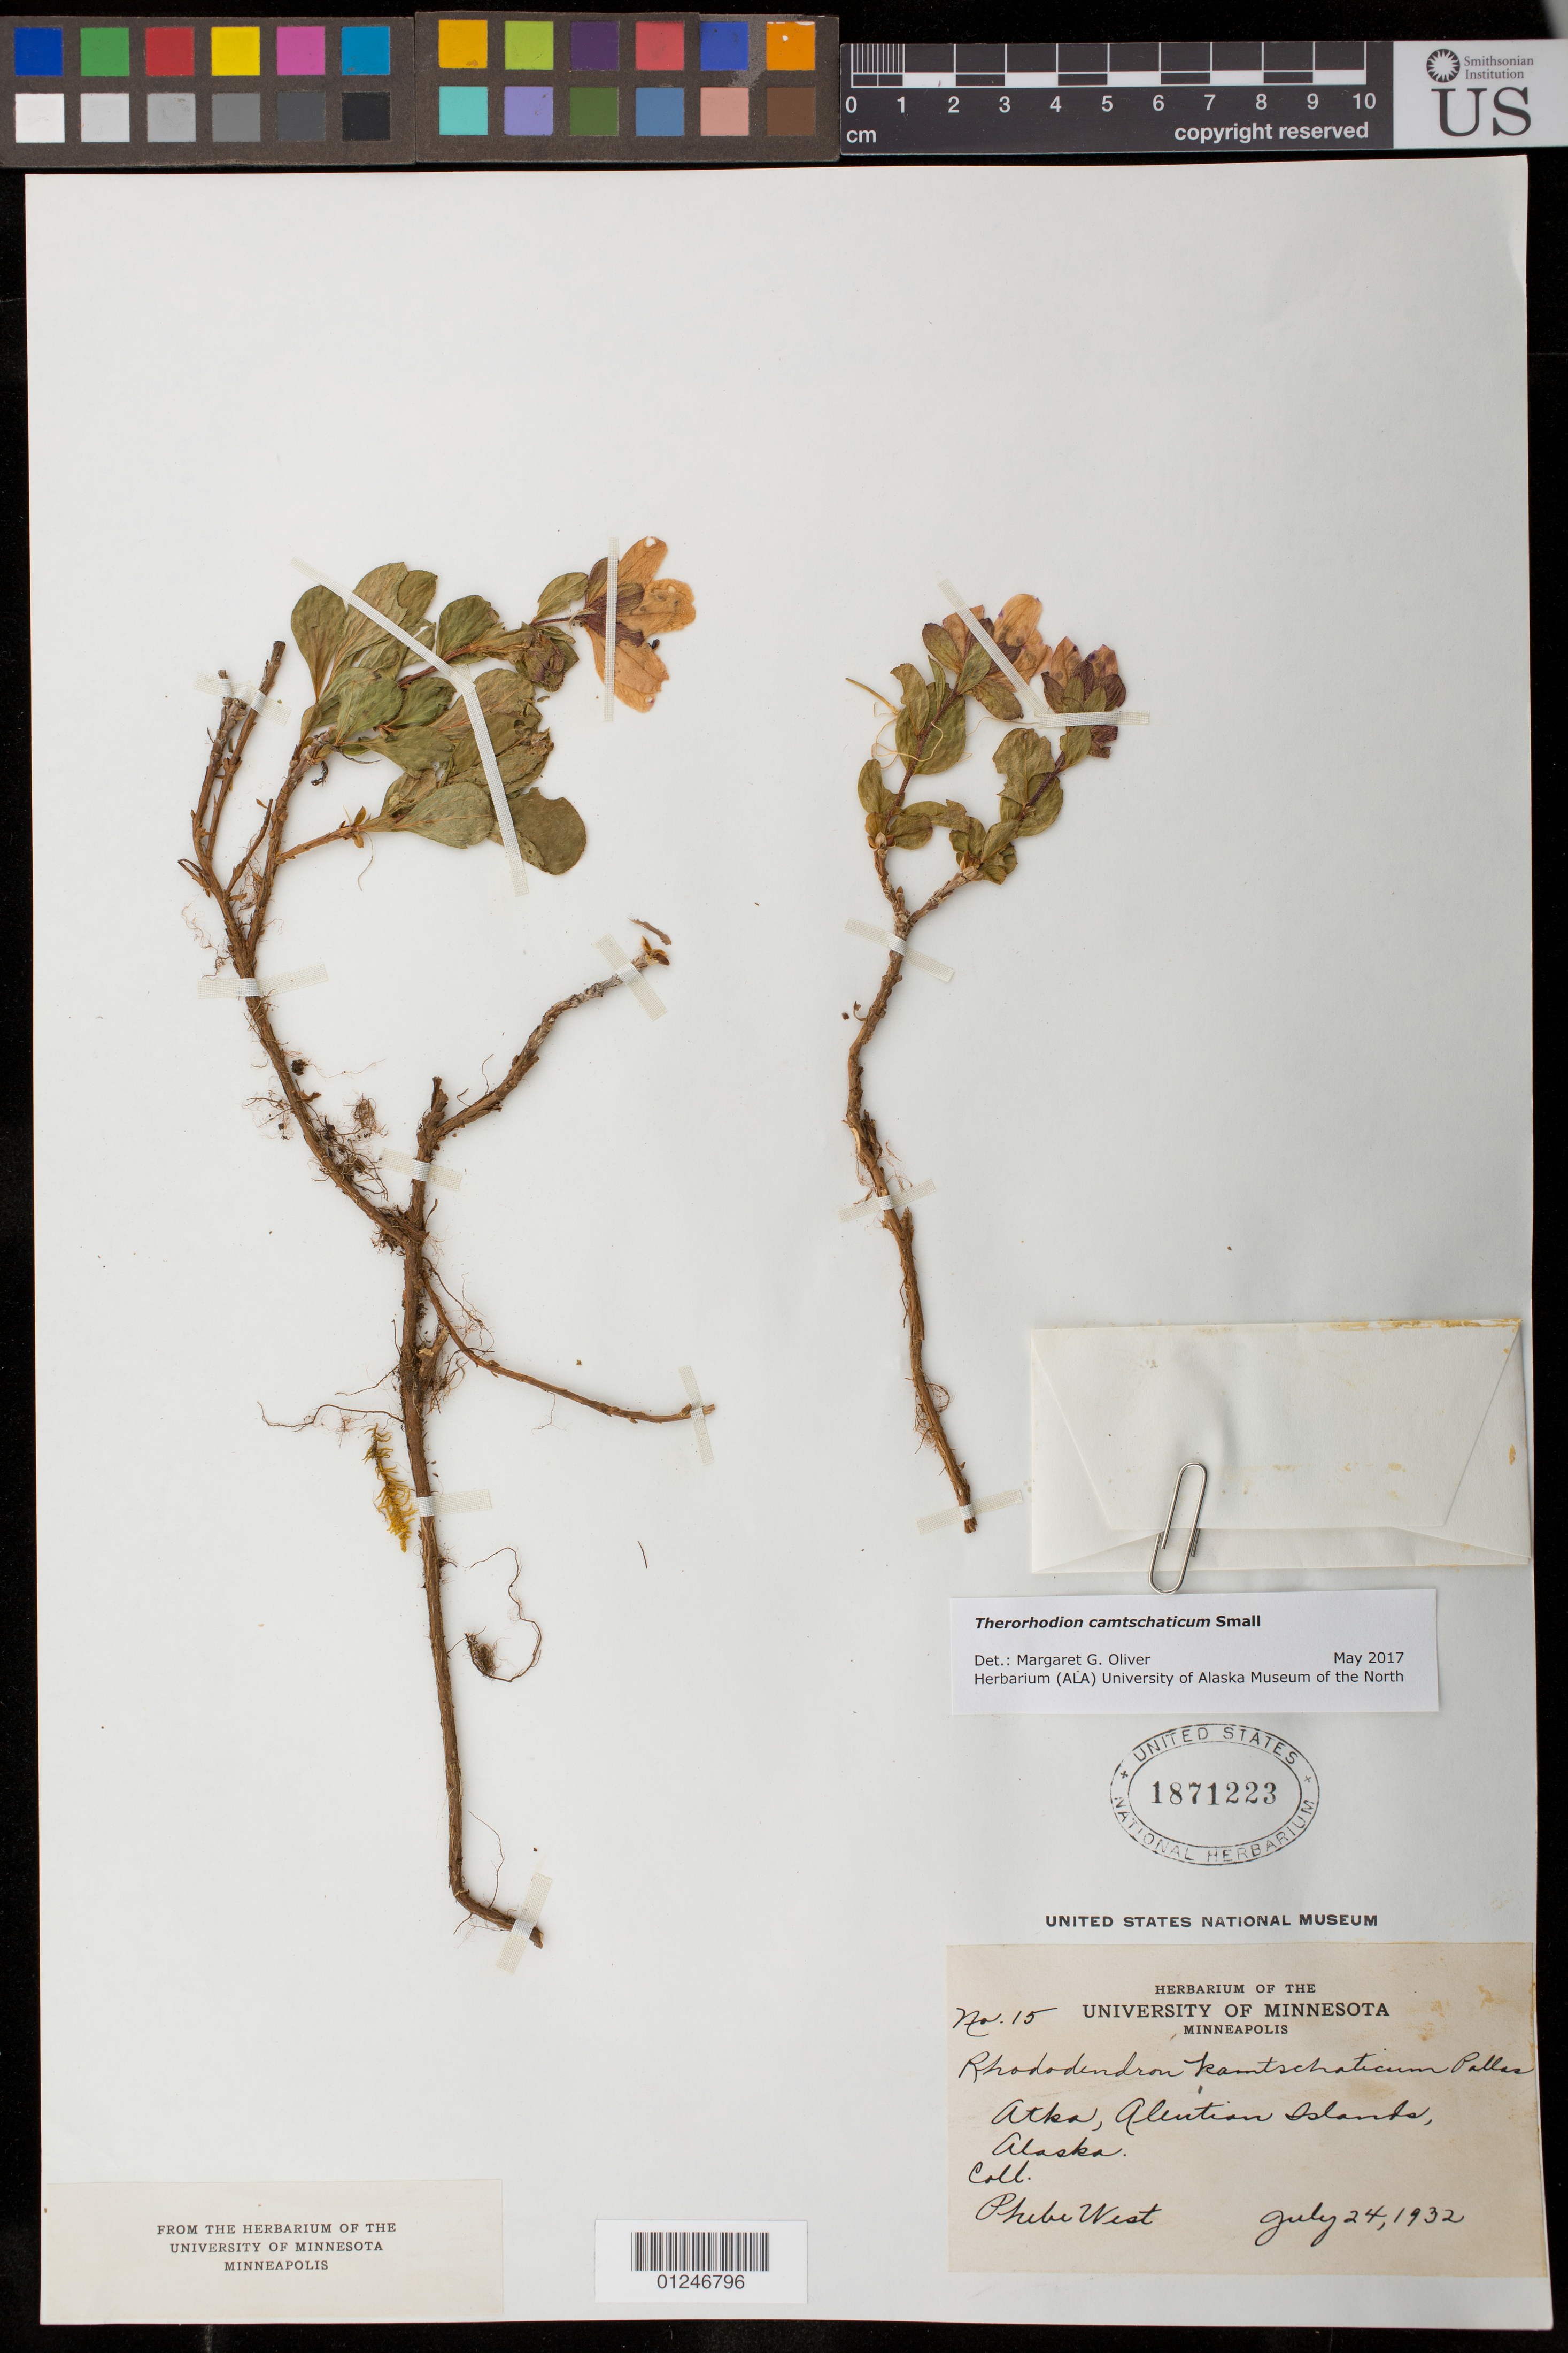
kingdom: Plantae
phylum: Tracheophyta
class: Magnoliopsida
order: Ericales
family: Ericaceae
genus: Therorhodion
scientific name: Therorhodion camtschaticum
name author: (Pall.) Small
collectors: P. West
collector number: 15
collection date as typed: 24 Jul 1932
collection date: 1932-07-24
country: United States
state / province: Alaska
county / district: Aleutians West Census Area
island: Atka Island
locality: Atka island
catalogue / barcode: US 1871223